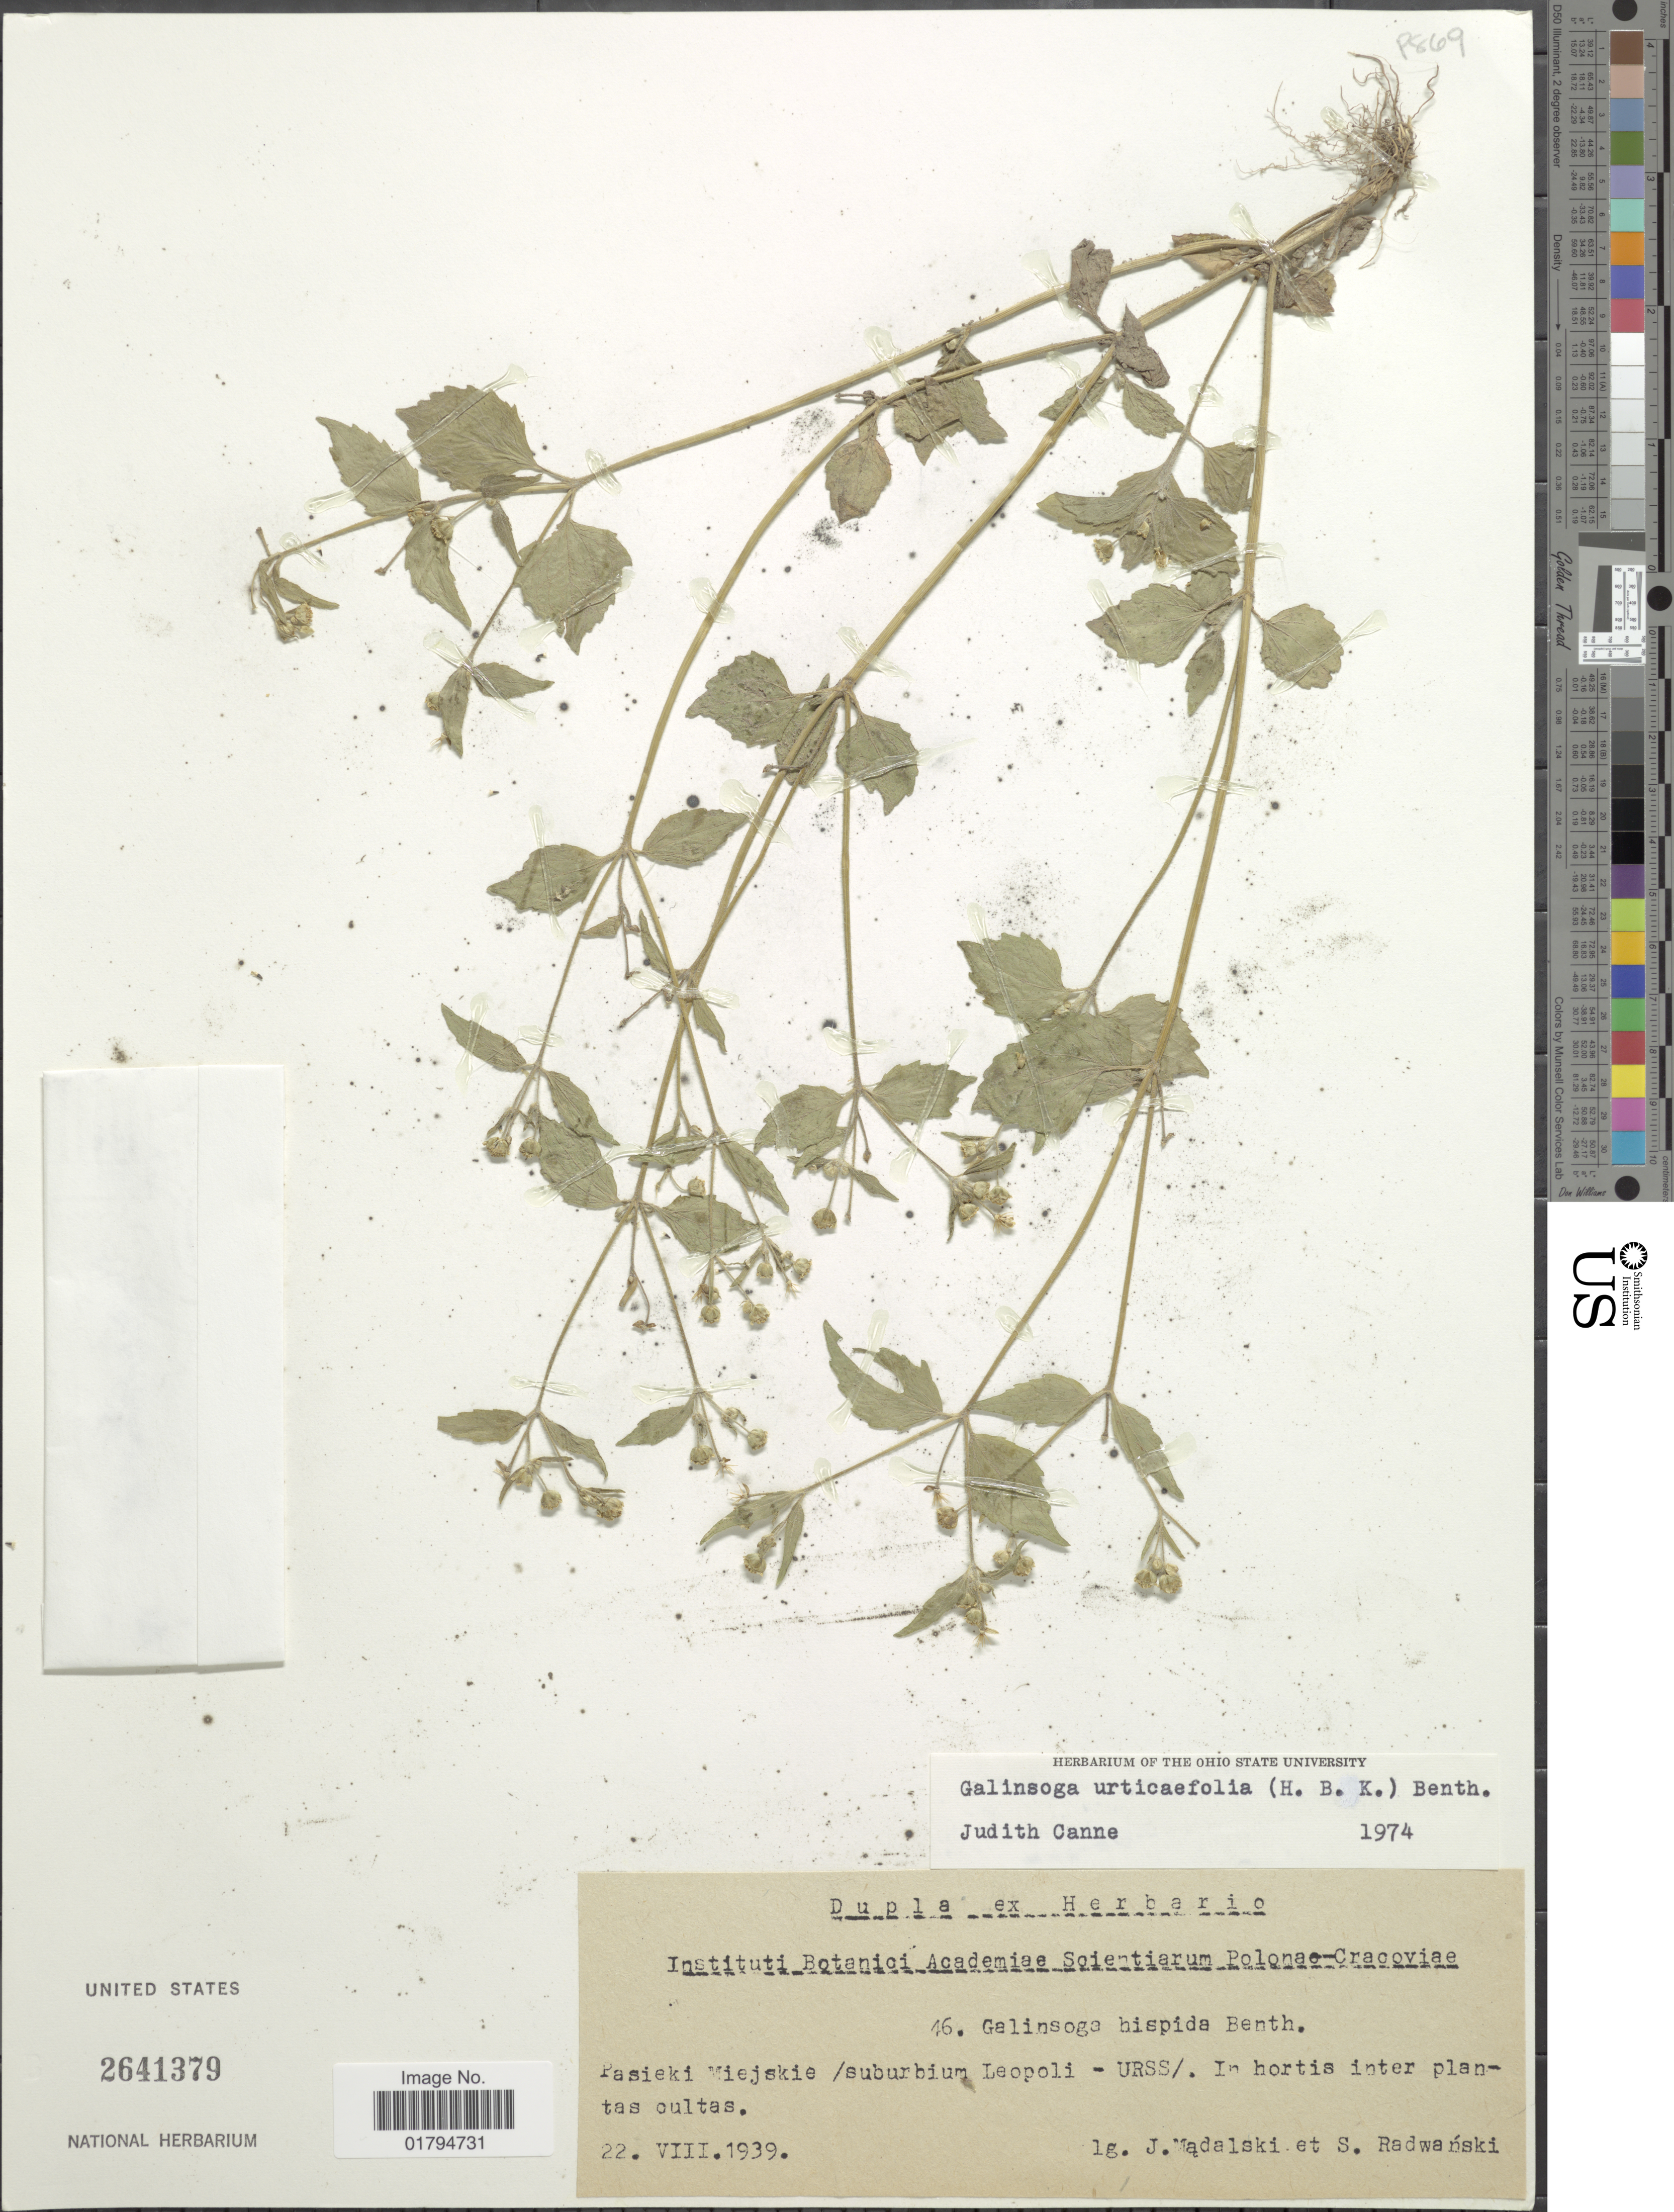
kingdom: Plantae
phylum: Tracheophyta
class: Magnoliopsida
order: Asterales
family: Asteraceae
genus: Galinsoga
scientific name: Galinsoga urticaefolia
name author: Ruiz & Pav.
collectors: J. Madalski & S. Radwanski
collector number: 46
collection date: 1939-08-22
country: Ukraine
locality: Pasieki Miejskie/ suburbium Leopoli - URSS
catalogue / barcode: US 2641379